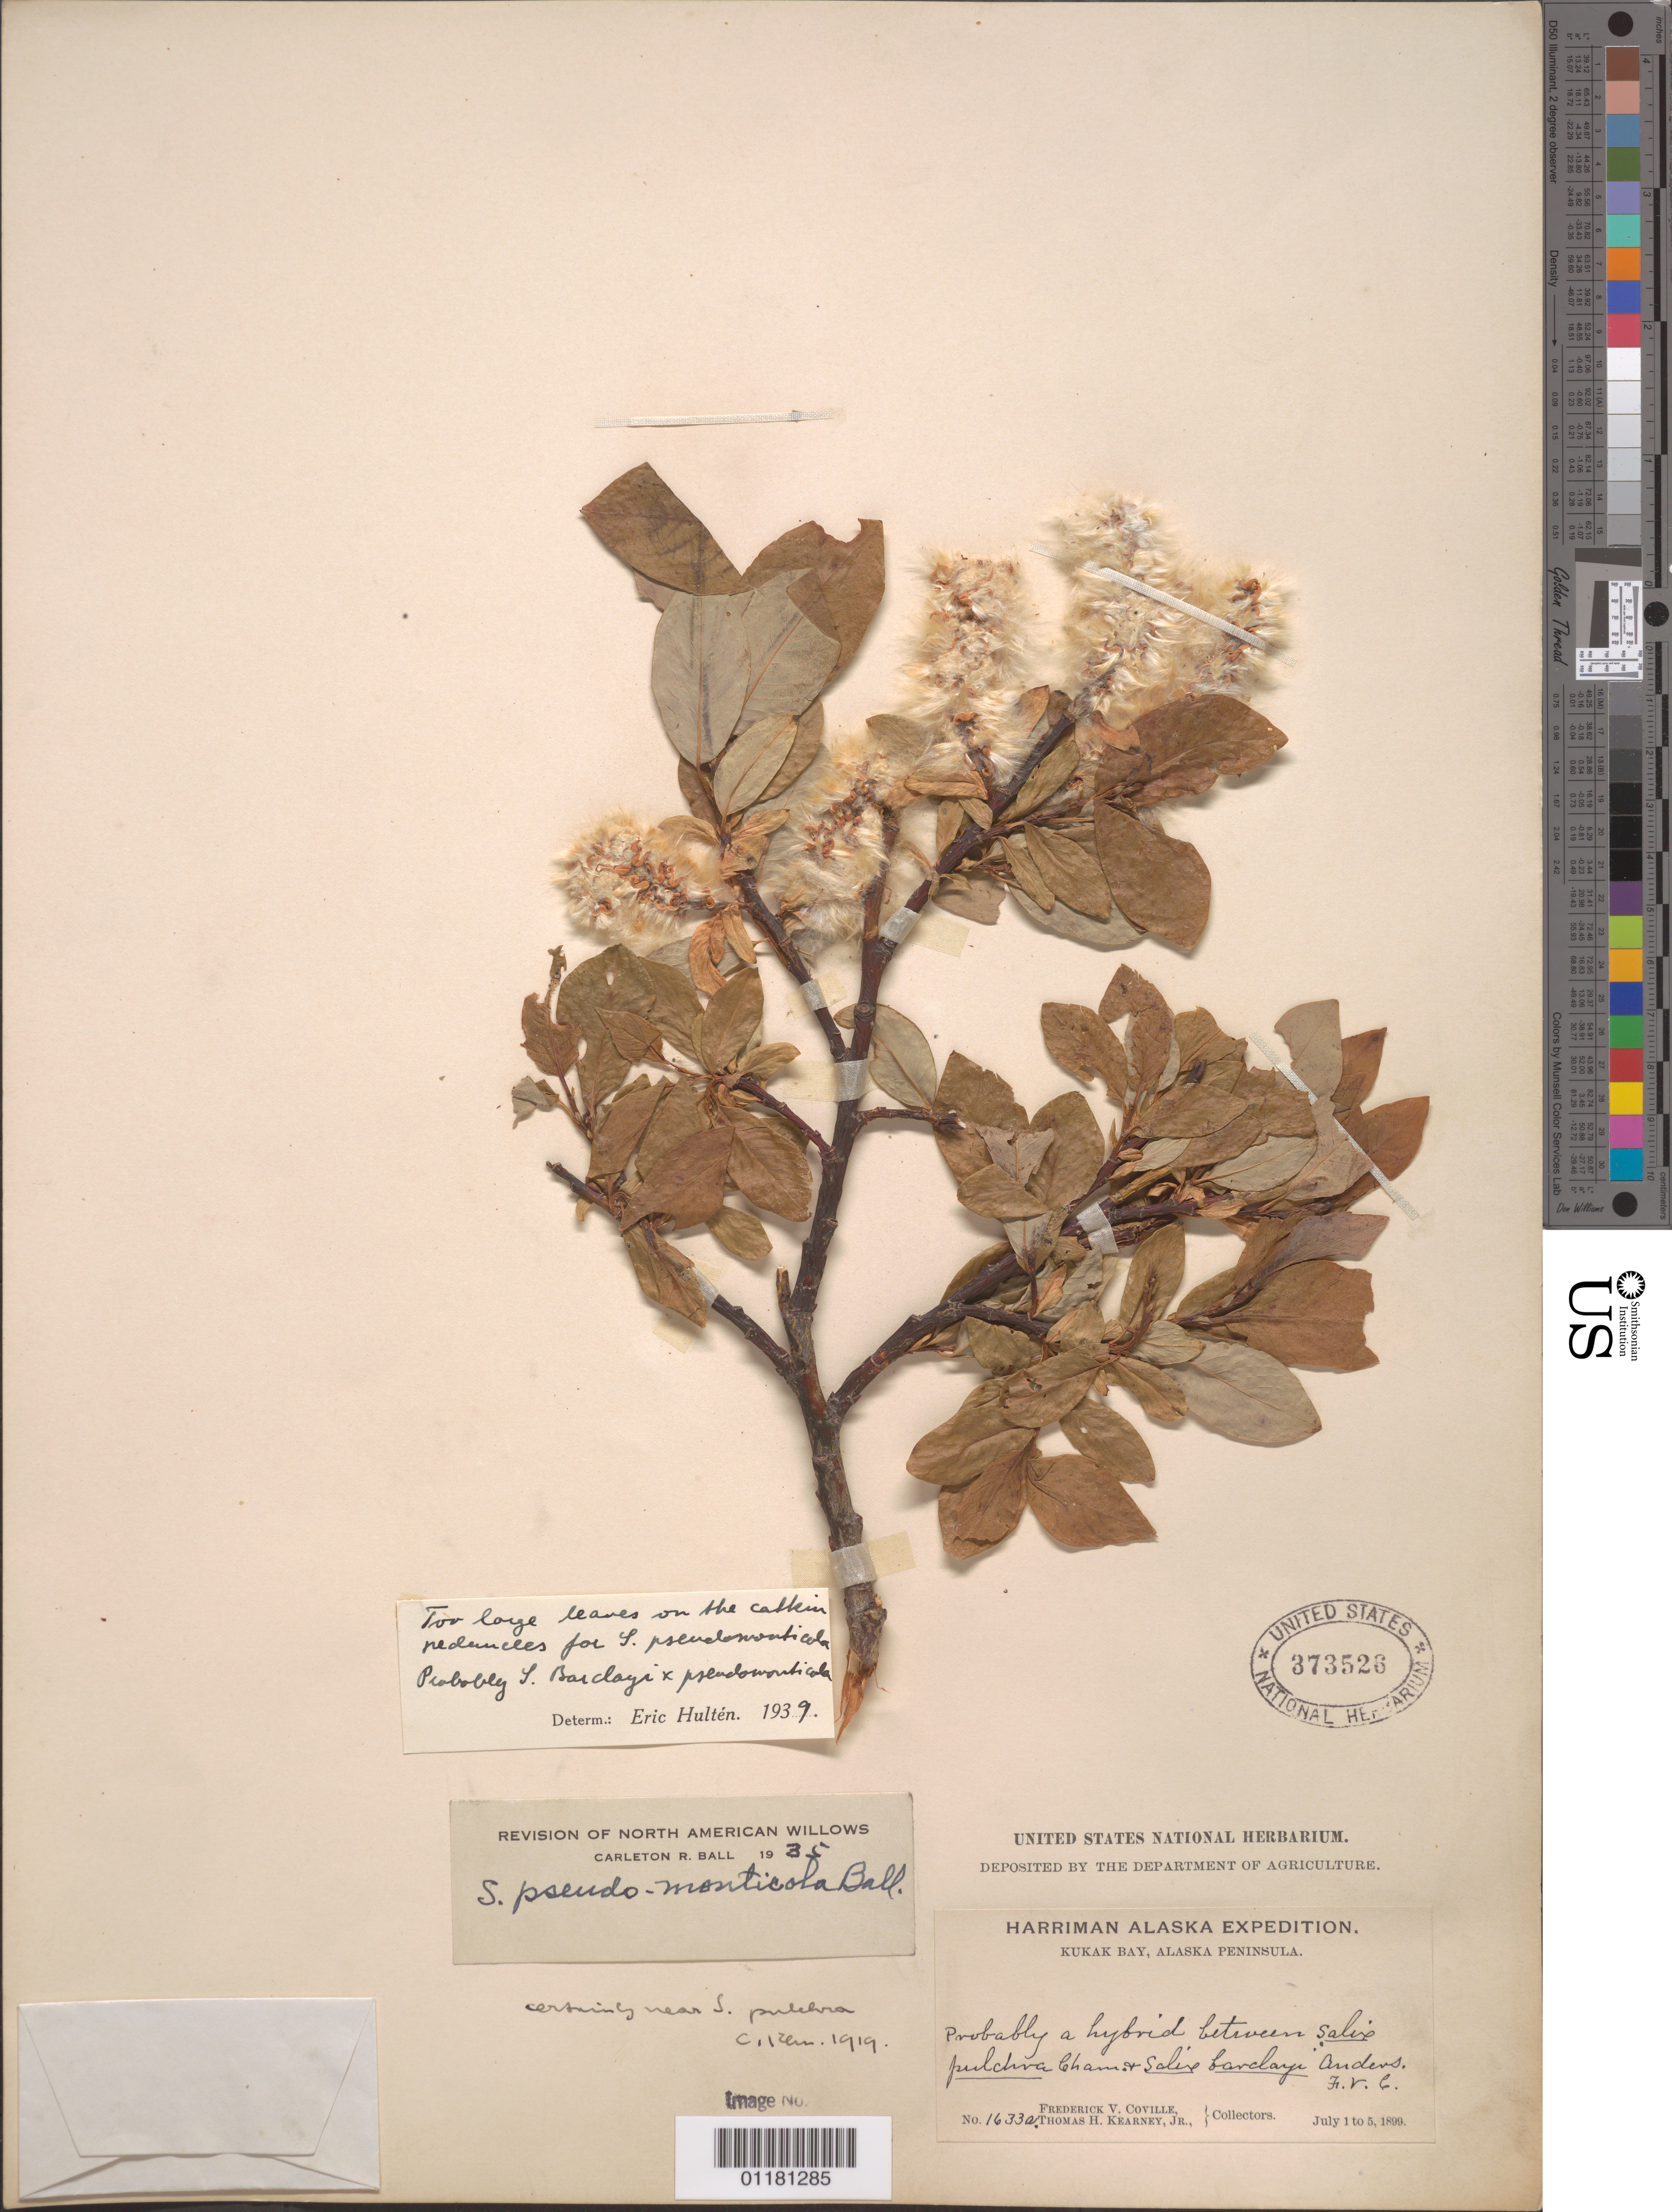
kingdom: Plantae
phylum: Tracheophyta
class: Magnoliopsida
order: Malpighiales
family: Salicaceae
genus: Salix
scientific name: Salix pulchra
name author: Cham.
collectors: F. V. Coville & T. H. Kearney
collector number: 1633a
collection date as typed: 01 Jul 1899 to 05 Jul 1899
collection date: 1899-07-01/1899-07-05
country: United States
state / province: Alaska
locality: Kukak Bay, Alaska Peninsula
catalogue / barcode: US 373526